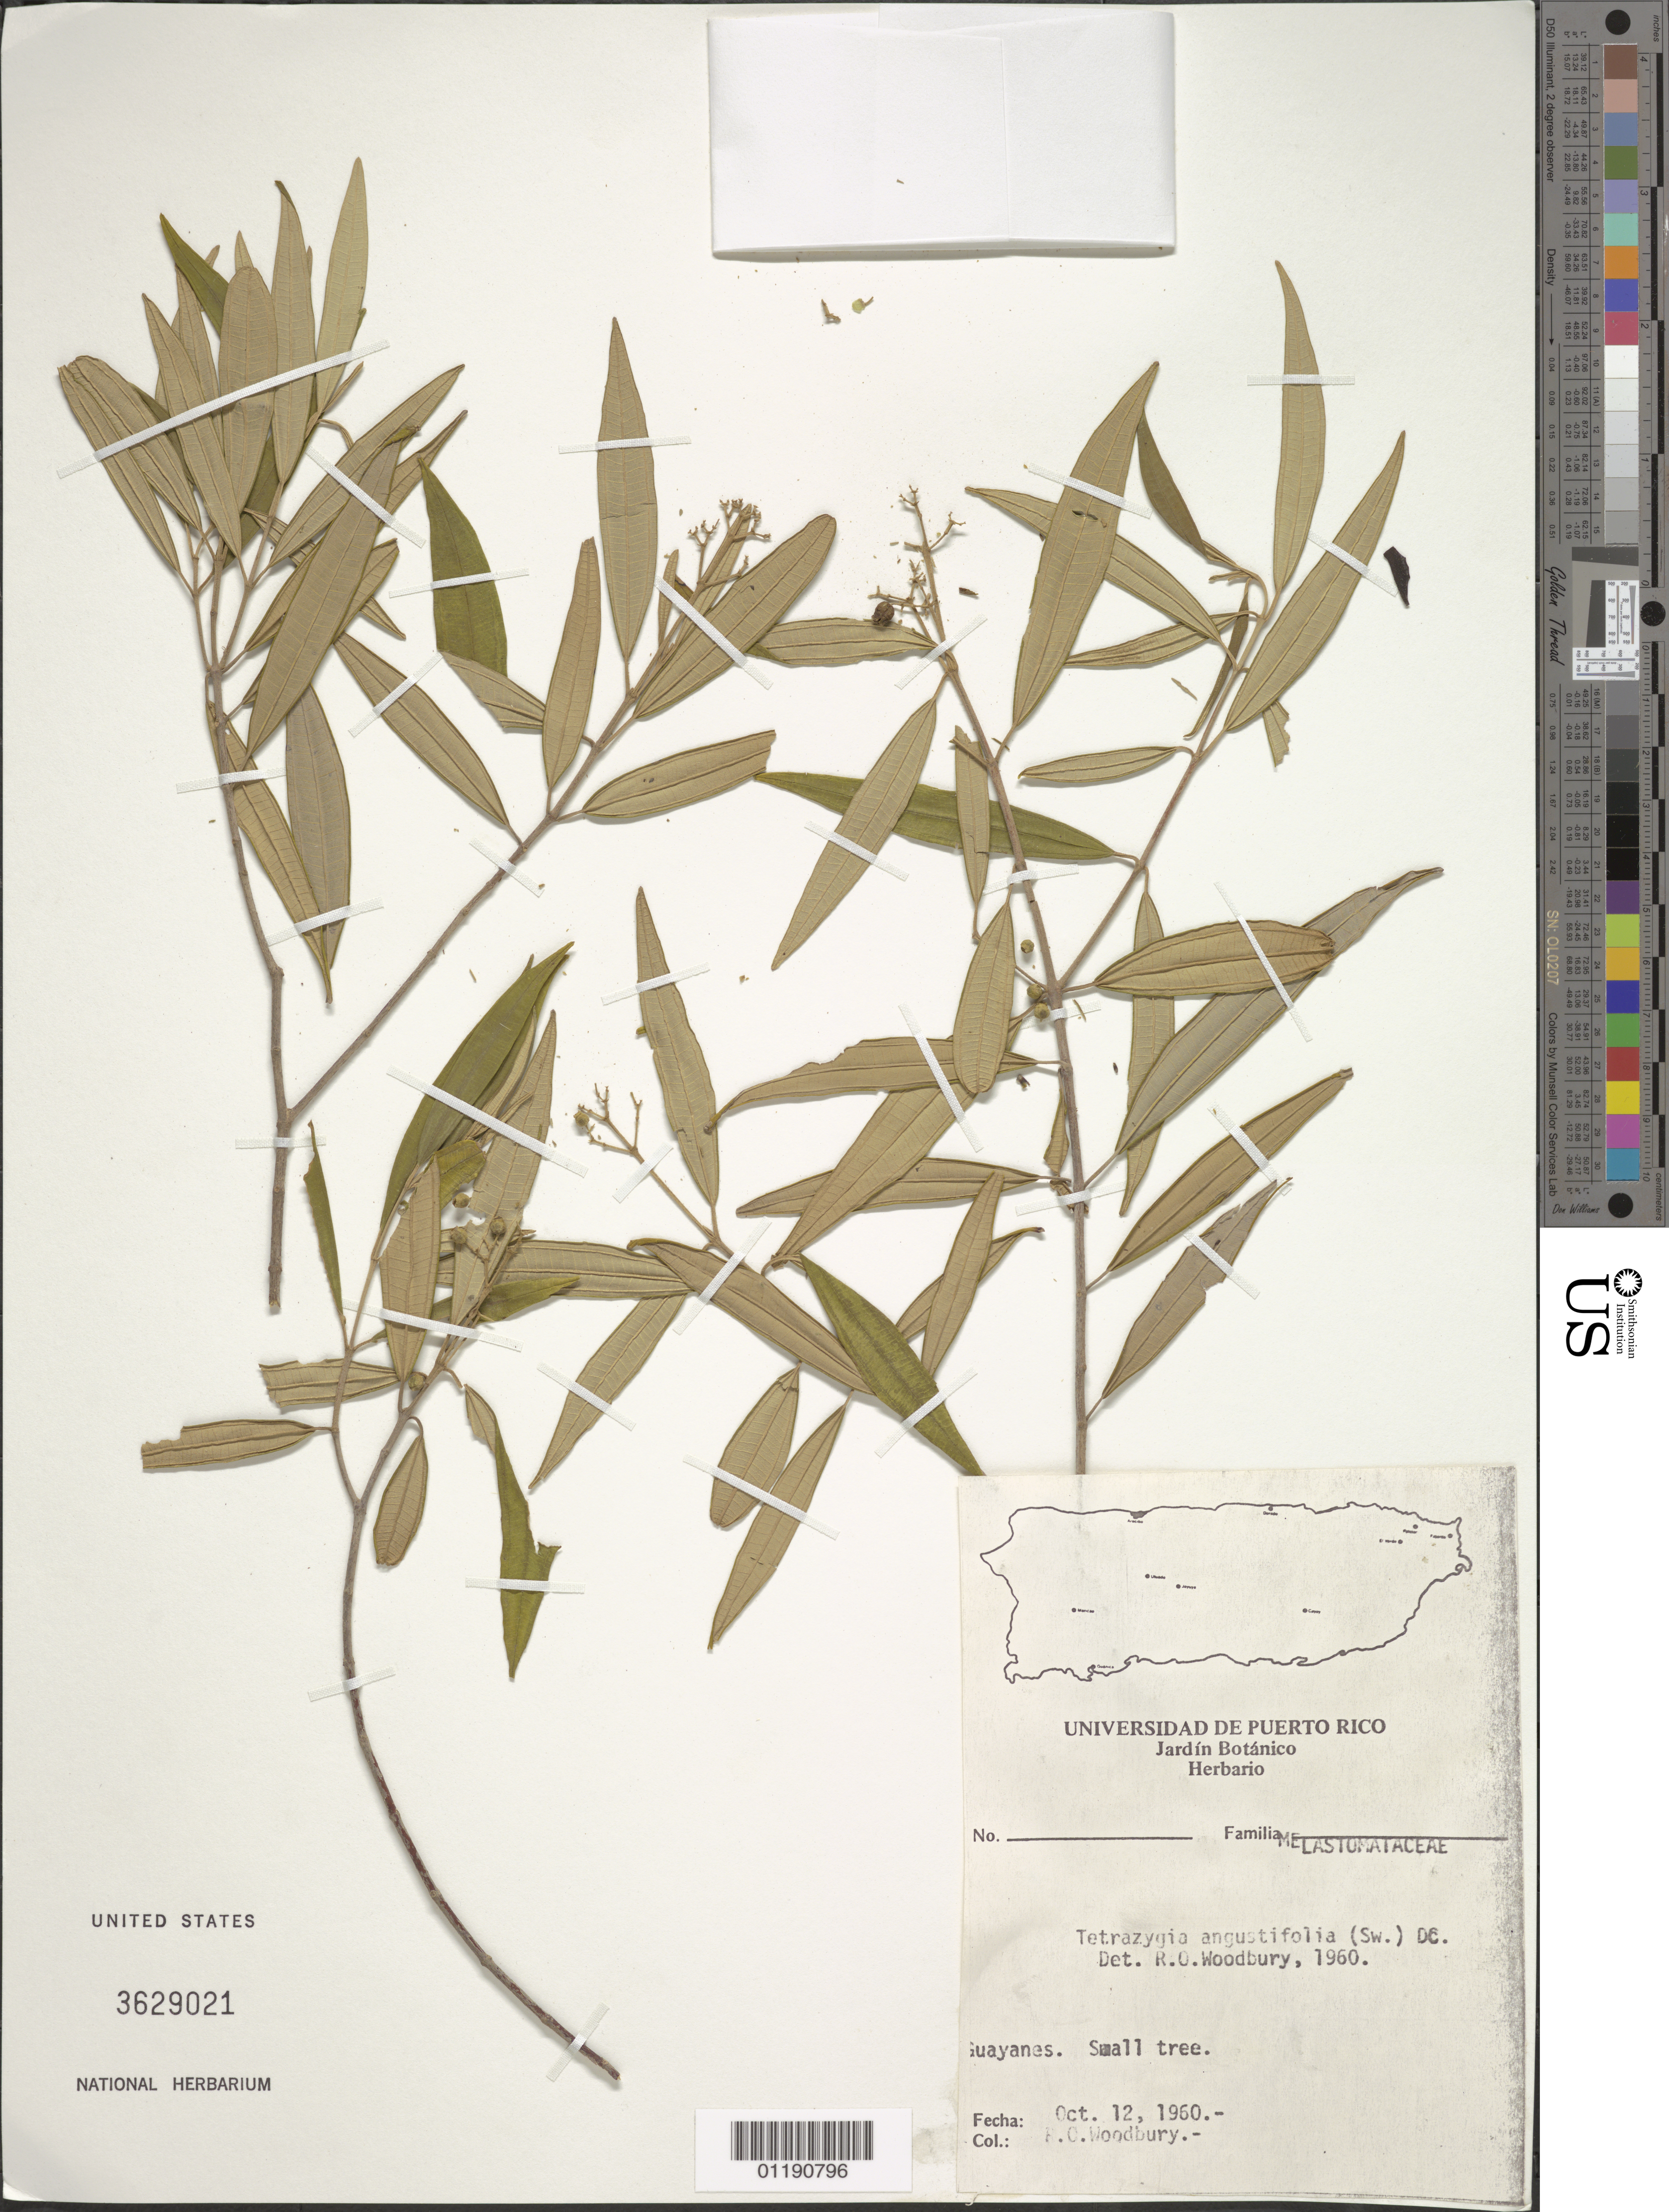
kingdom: Plantae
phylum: Tracheophyta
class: Magnoliopsida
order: Myrtales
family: Melastomataceae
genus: Tetrazygia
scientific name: Tetrazygia angustifolia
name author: (Sw.) DC.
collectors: R. O. Woodbury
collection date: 1960-10-12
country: Puerto Rico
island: Puerto Rico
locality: Guayanes.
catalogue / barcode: US 3629021